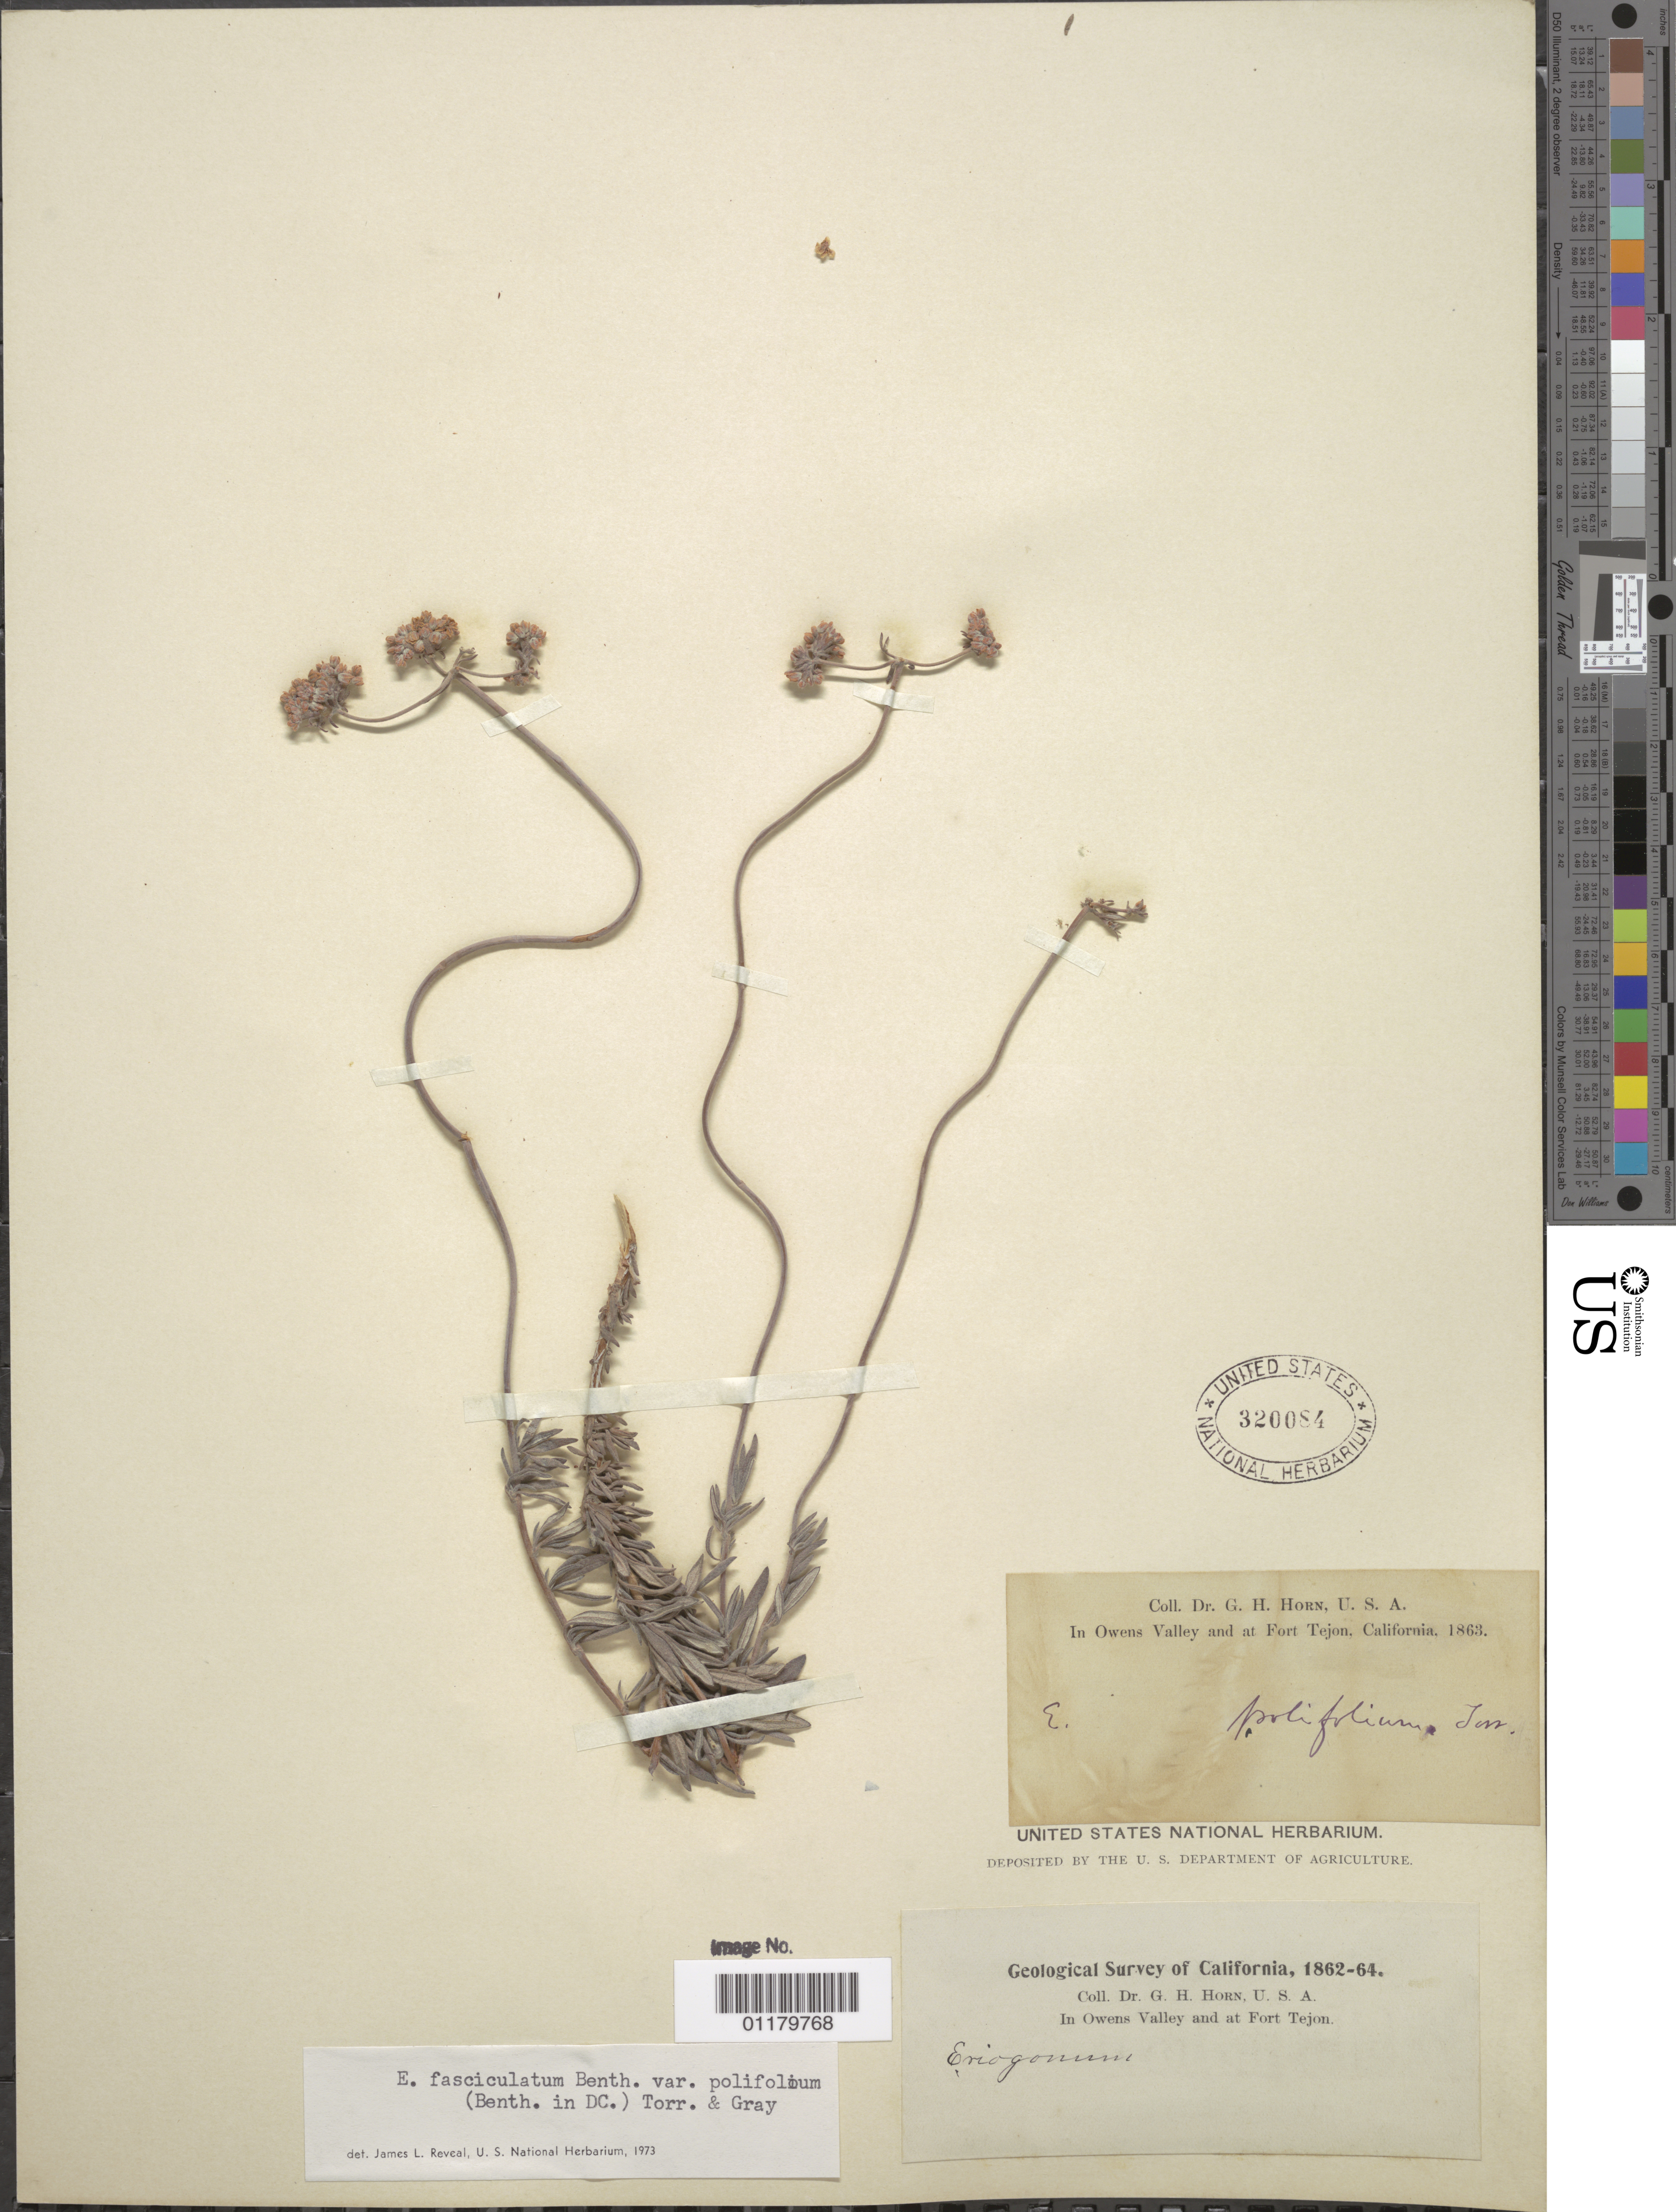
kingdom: Plantae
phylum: Tracheophyta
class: Magnoliopsida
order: Caryophyllales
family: Polygonaceae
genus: Eriogonum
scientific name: Eriogonum fasciculatum var. polifolium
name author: (Benth.) Torr. & A. Gray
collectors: G. Horn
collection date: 1862/1864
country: United States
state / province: California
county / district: Kern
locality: In Owens Valley and at Fort Tejon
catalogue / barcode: US 320084